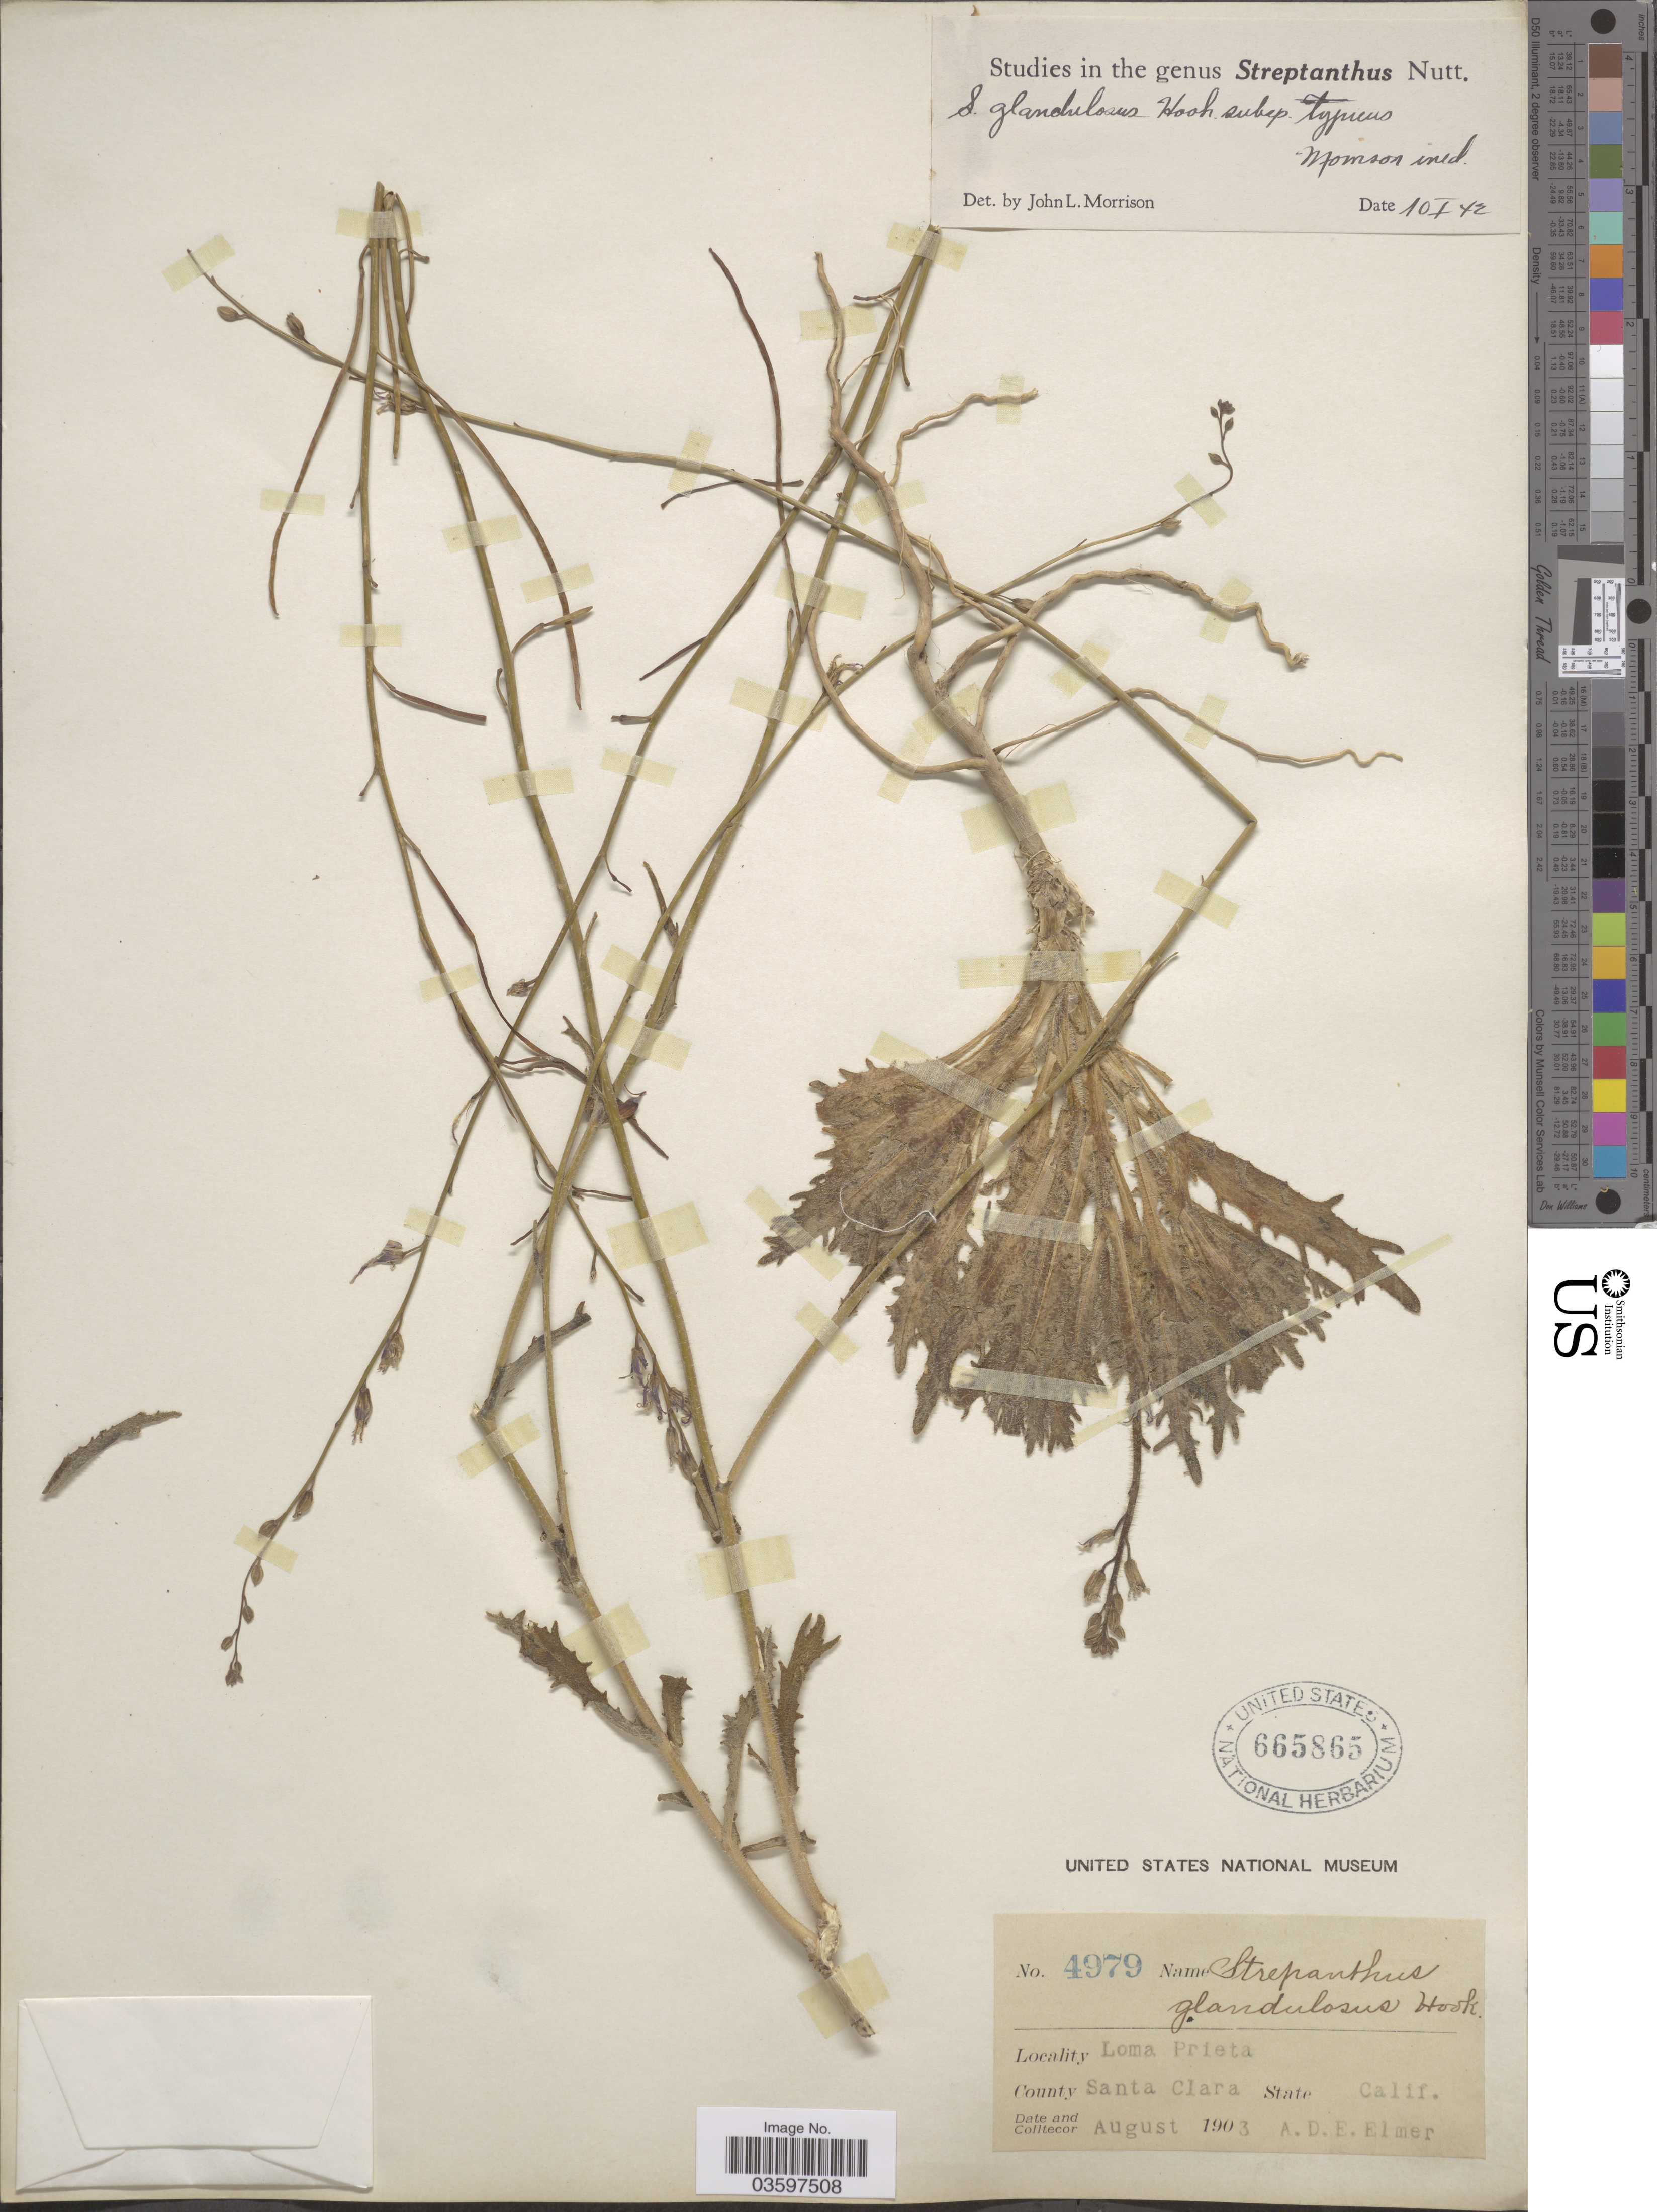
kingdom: Plantae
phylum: Tracheophyta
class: Magnoliopsida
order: Brassicales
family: Brassicaceae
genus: Streptanthus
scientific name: Streptanthus glandulosus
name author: Hook.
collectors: A. D. E. Elmer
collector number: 4979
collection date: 1903-08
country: United States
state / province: California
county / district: Santa Clara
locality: Loma Prieta, County Santa Clara.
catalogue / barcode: US 665865